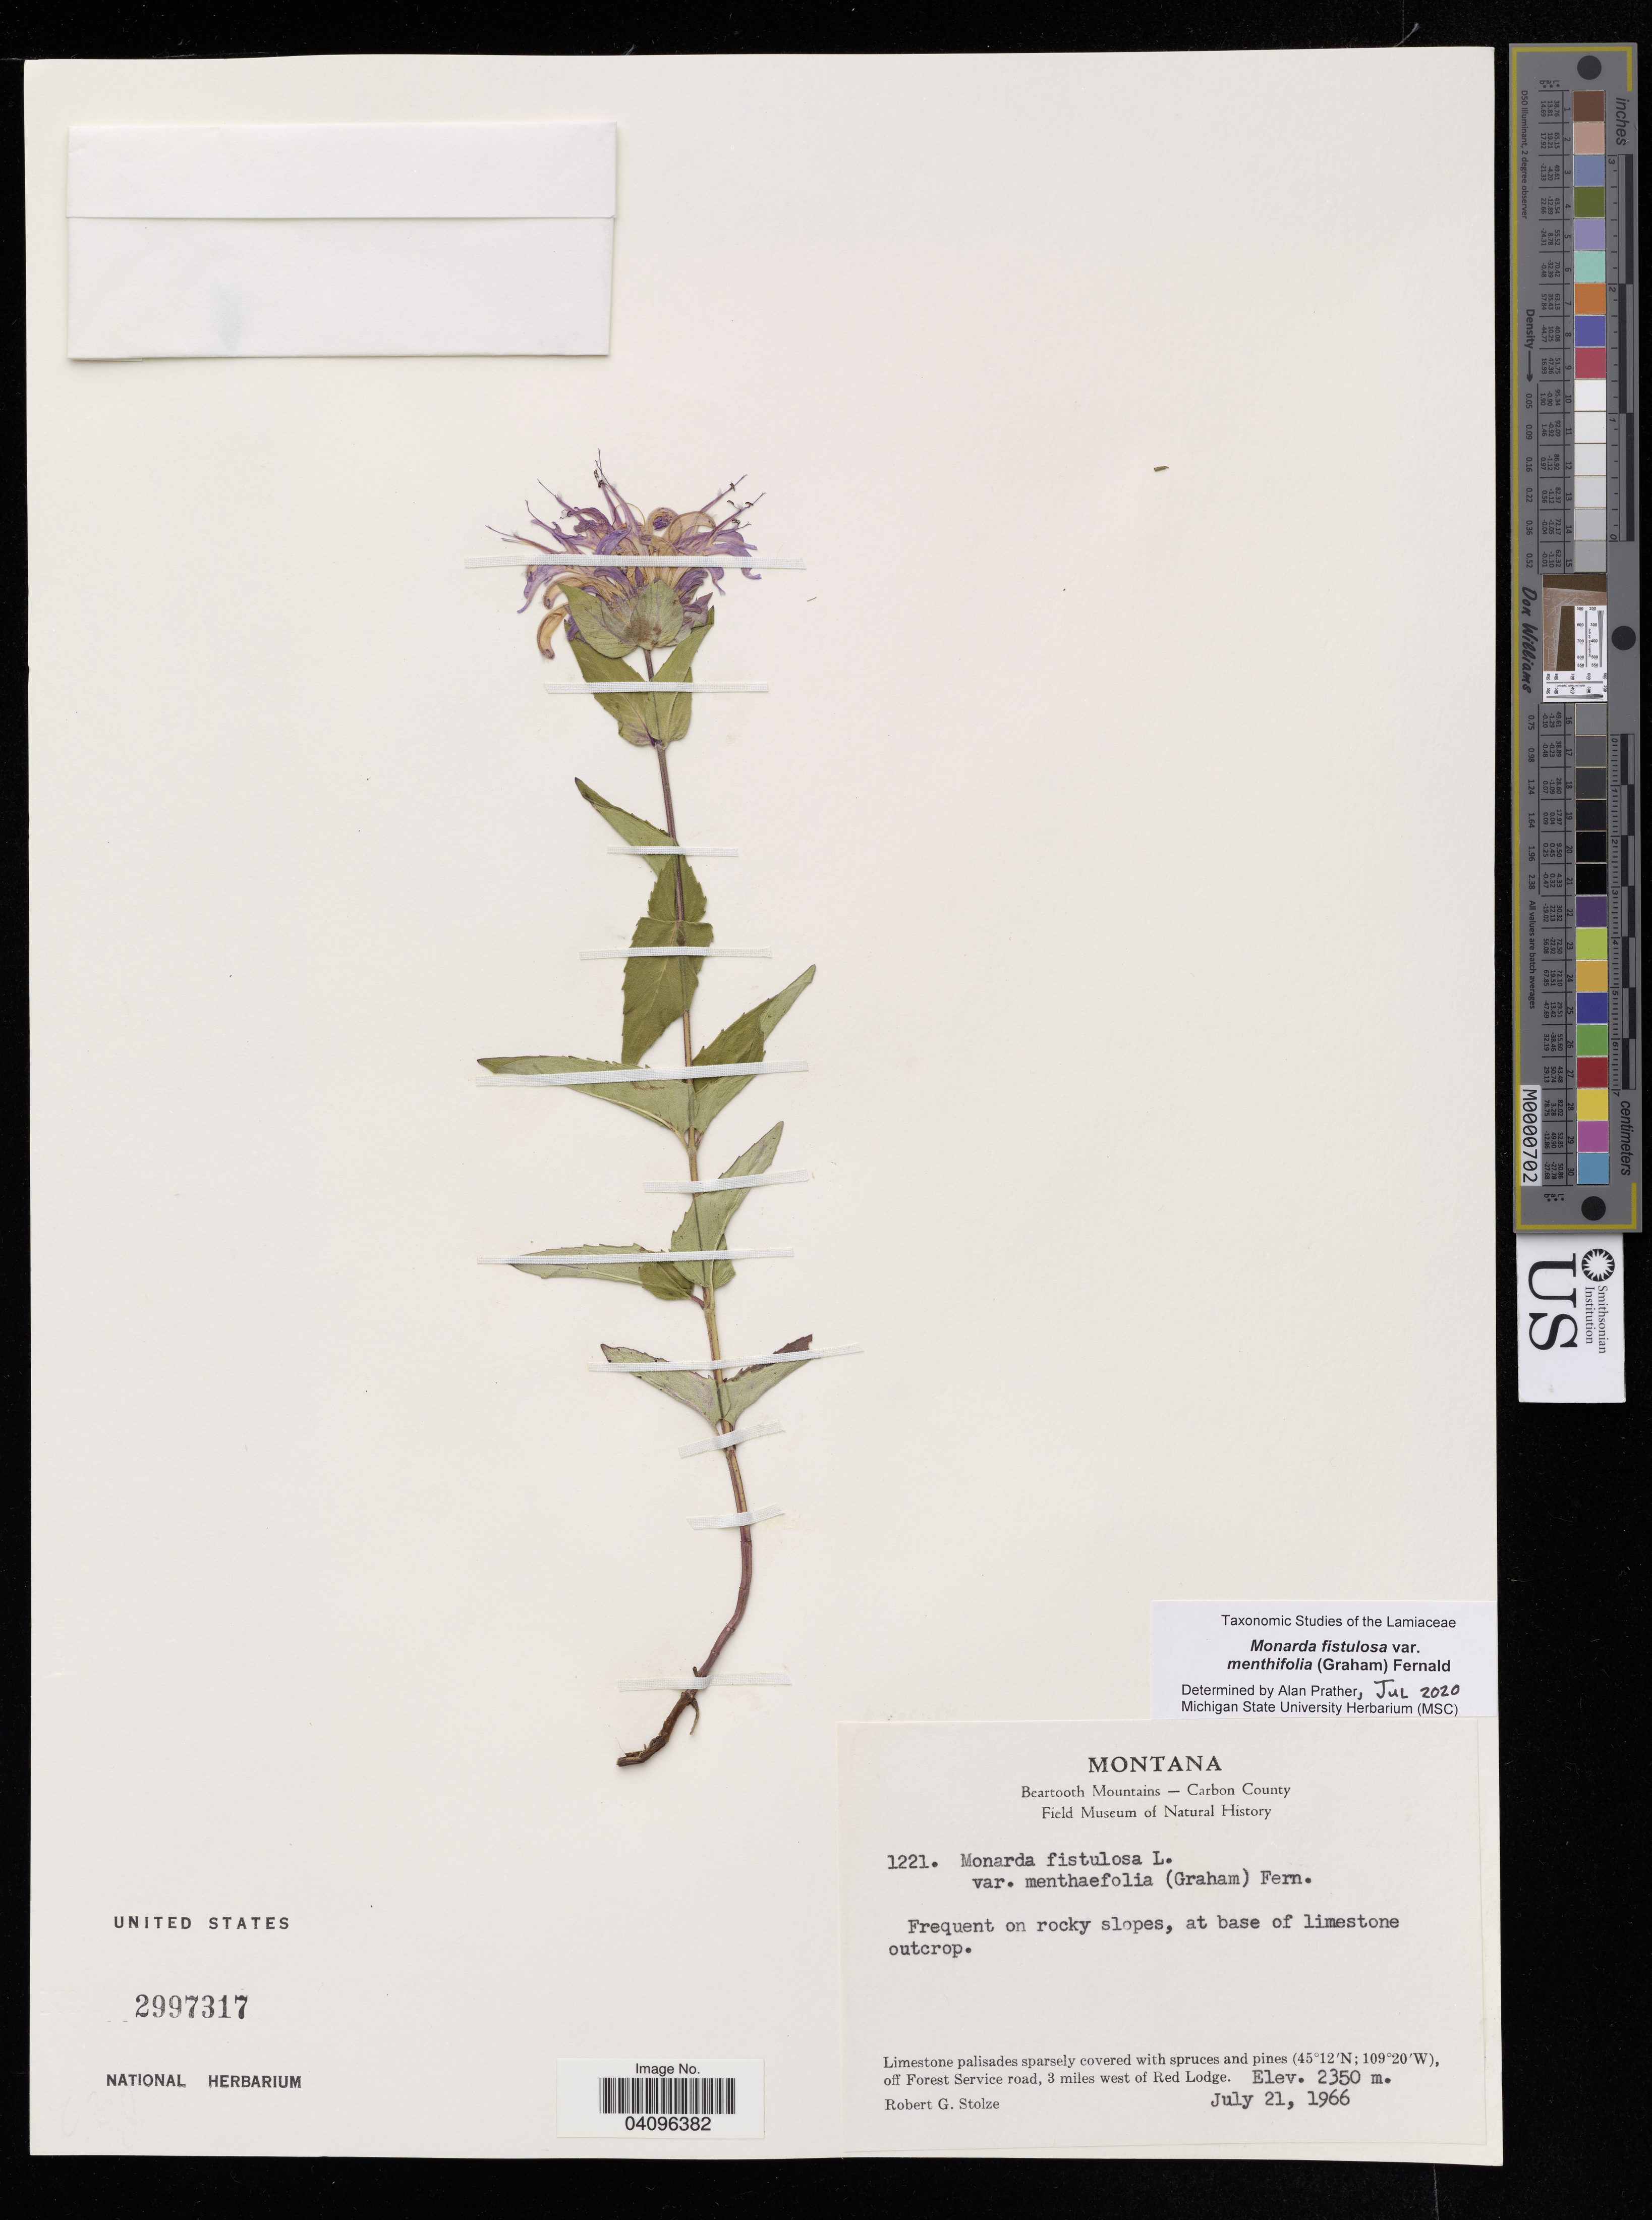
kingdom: Plantae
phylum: Tracheophyta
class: Magnoliopsida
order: Lamiales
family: Lamiaceae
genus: Monarda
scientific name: Monarda fistulosa var. menthifolia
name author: (Graham) Fernald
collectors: R. G. Stolze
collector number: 1221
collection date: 1966-07-21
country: United States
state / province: Montana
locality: Off Forest Serive road, 3 miles west of Red Lodge.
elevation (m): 2350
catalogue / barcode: US 2997317